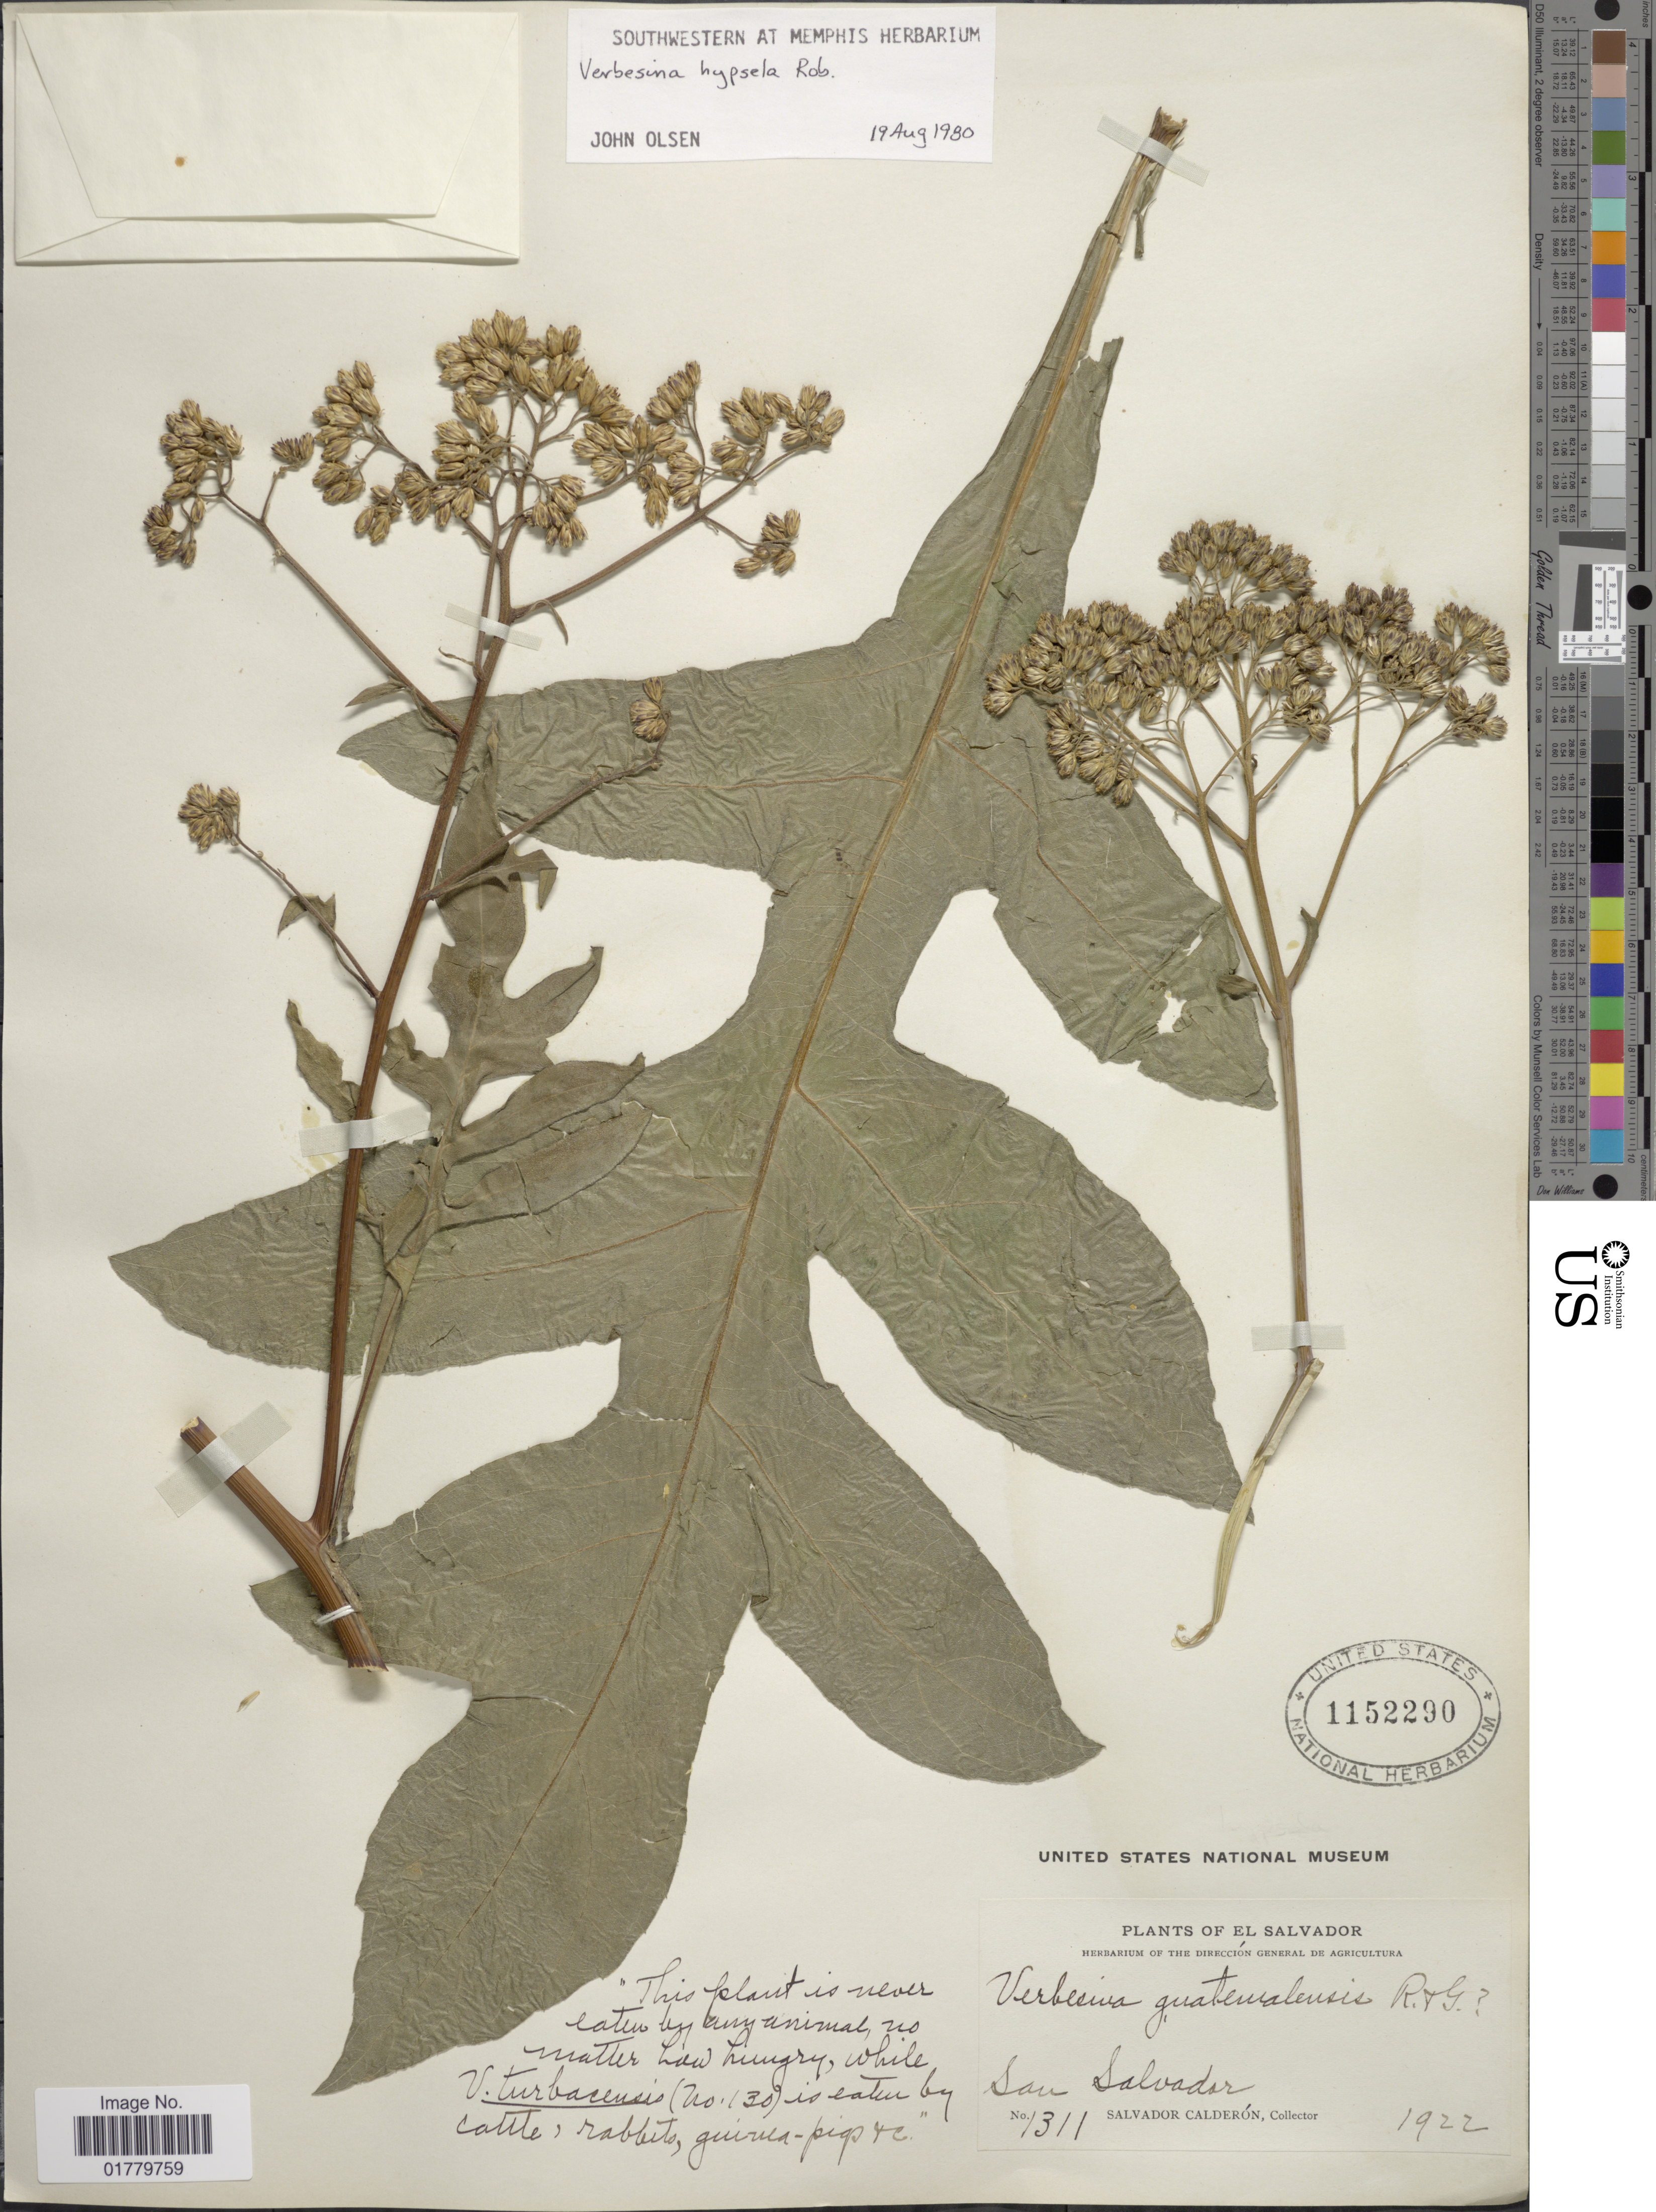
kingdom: Plantae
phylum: Tracheophyta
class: Magnoliopsida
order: Asterales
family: Asteraceae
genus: Verbesina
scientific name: Verbesina hypsela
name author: B.L. Rob.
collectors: S. Calderón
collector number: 1311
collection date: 1922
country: El Salvador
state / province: San Salvador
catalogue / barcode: US 1152290